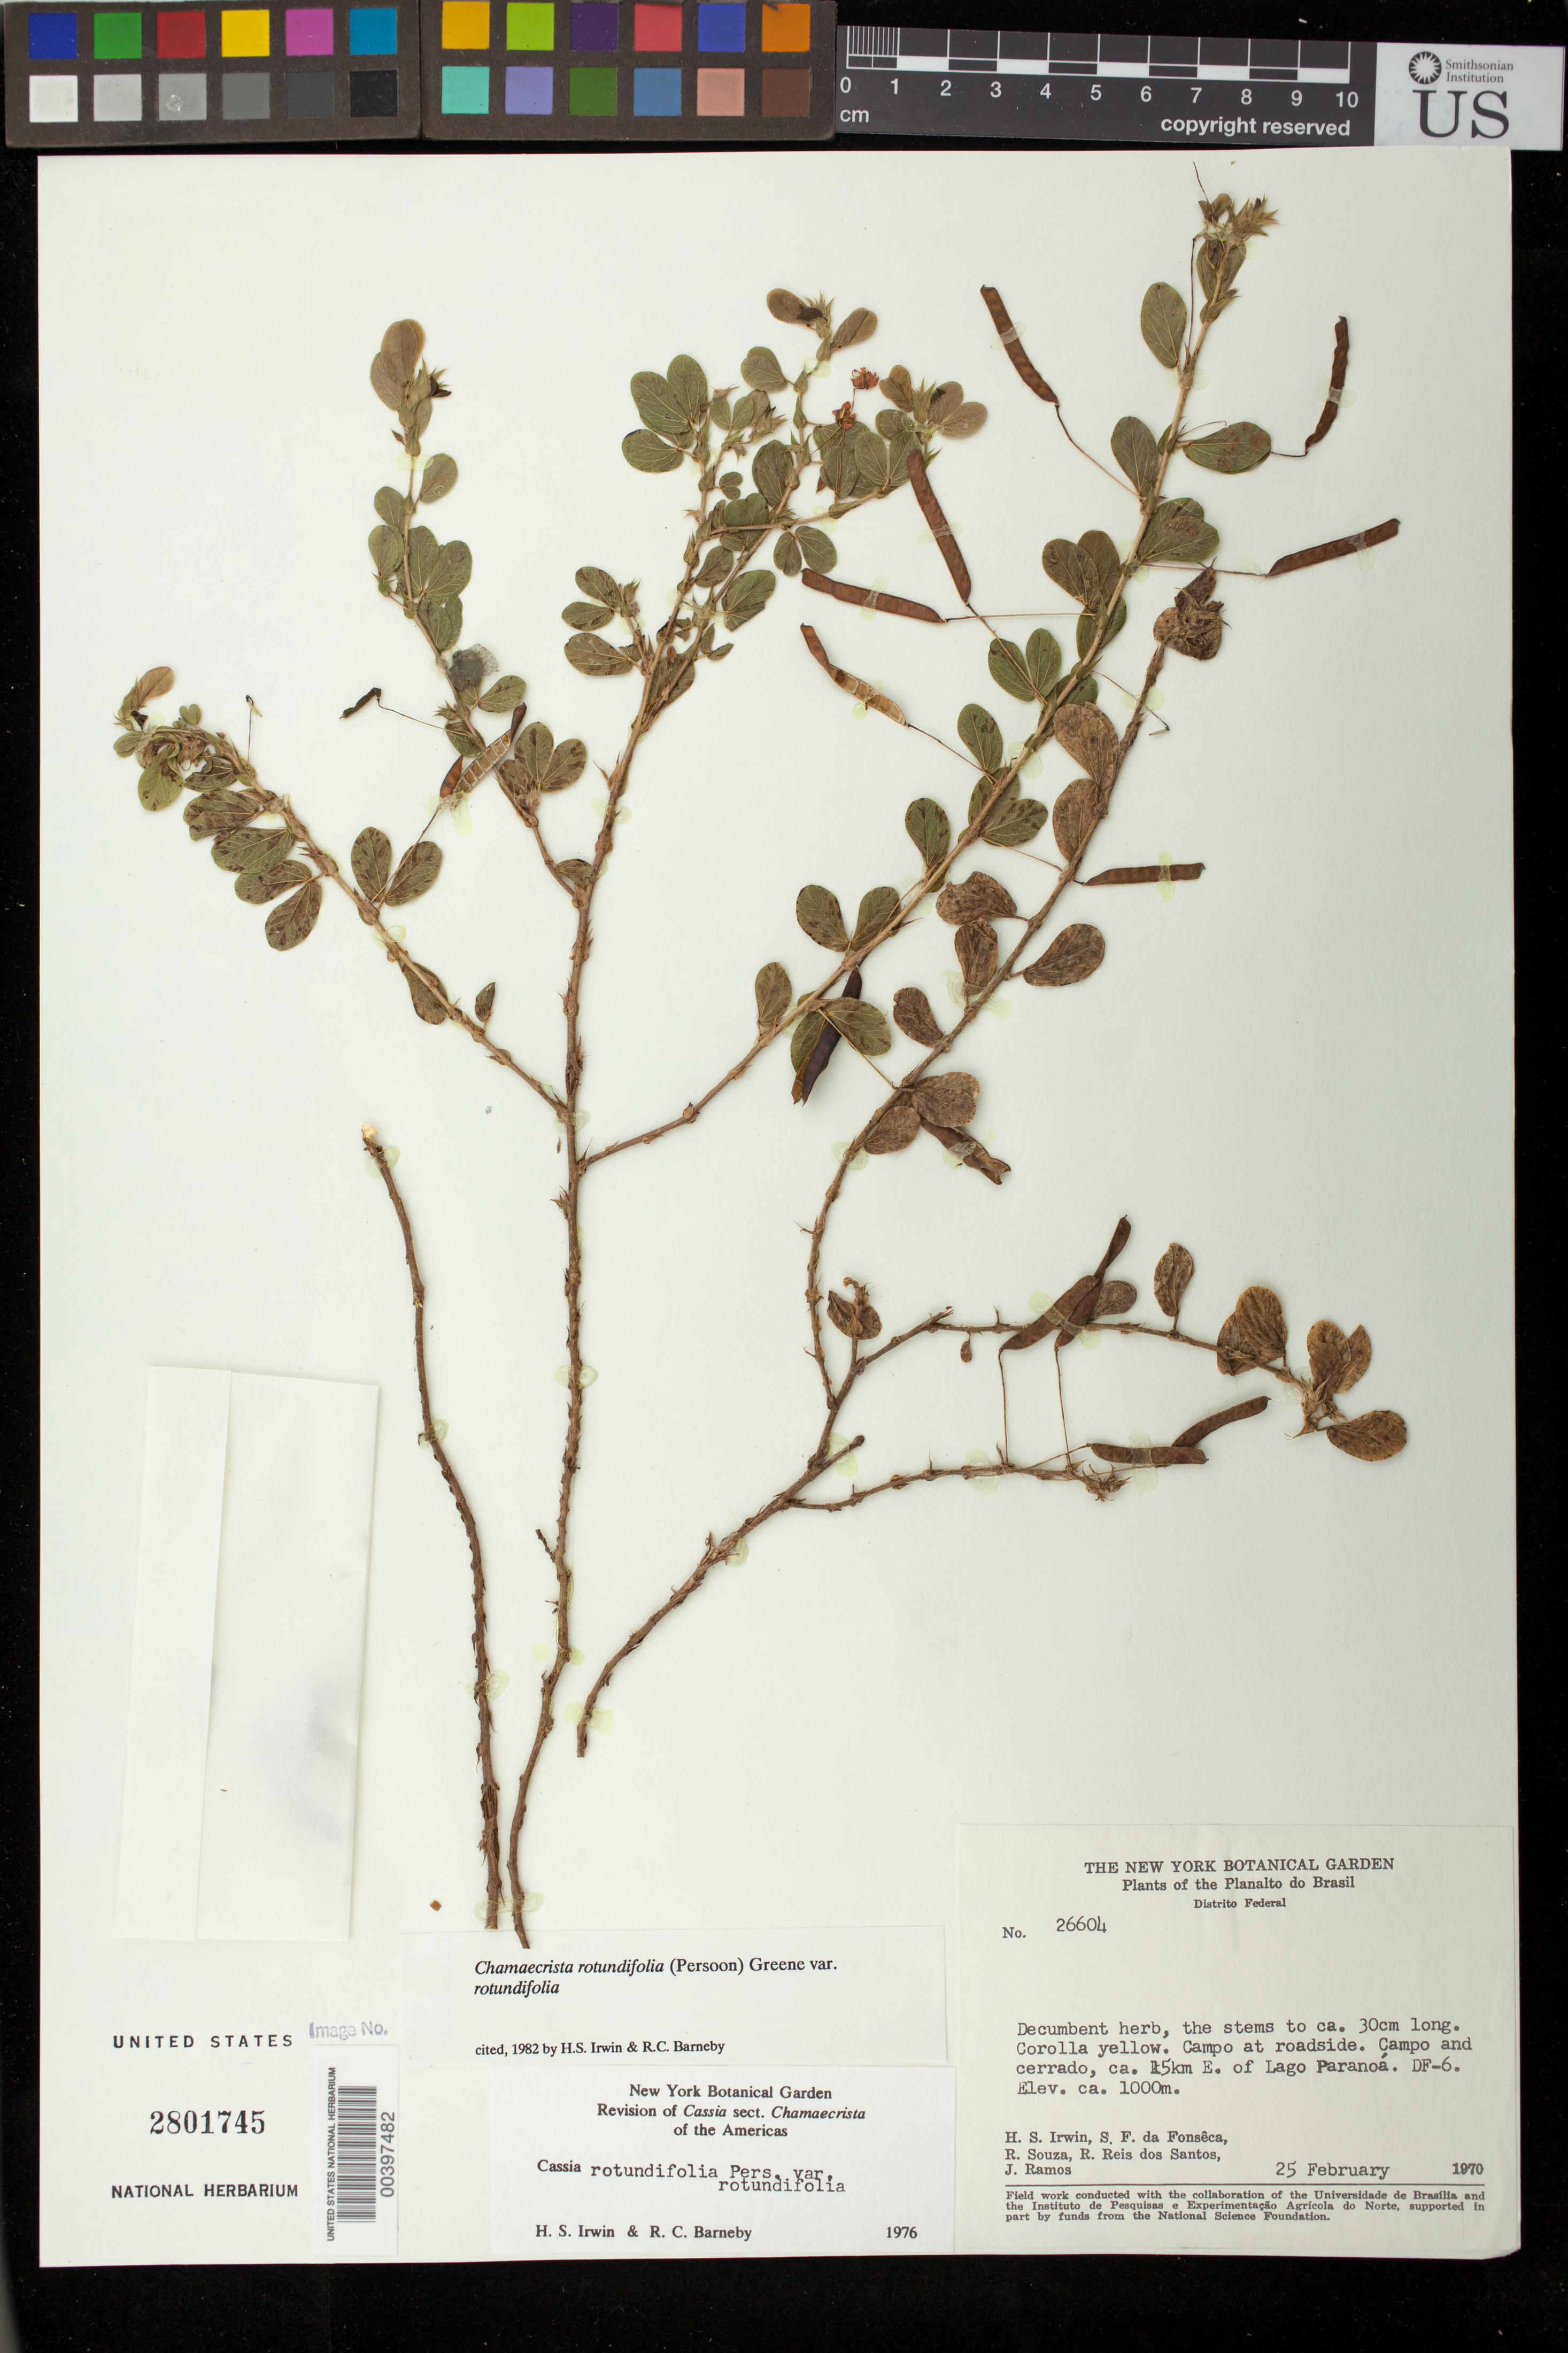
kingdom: Plantae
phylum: Tracheophyta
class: Magnoliopsida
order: Fabales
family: Fabaceae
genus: Chamaecrista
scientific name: Chamaecrista rotundifolia var. rotundifolia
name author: (Pers.) Greene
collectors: H. Irwin, S. F. Fonsêca, R. Souza, R. G. P. Santos & J. F. Ramos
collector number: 26604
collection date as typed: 25 Feb 1970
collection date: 1970-02-25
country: Brazil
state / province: Distrito Federal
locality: Planalto do Brasil; Ca. 15 km E. of Lago Paranoa, DF-6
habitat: Campo at roadside. Campo and cerrado.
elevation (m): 1000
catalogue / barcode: US 2801745